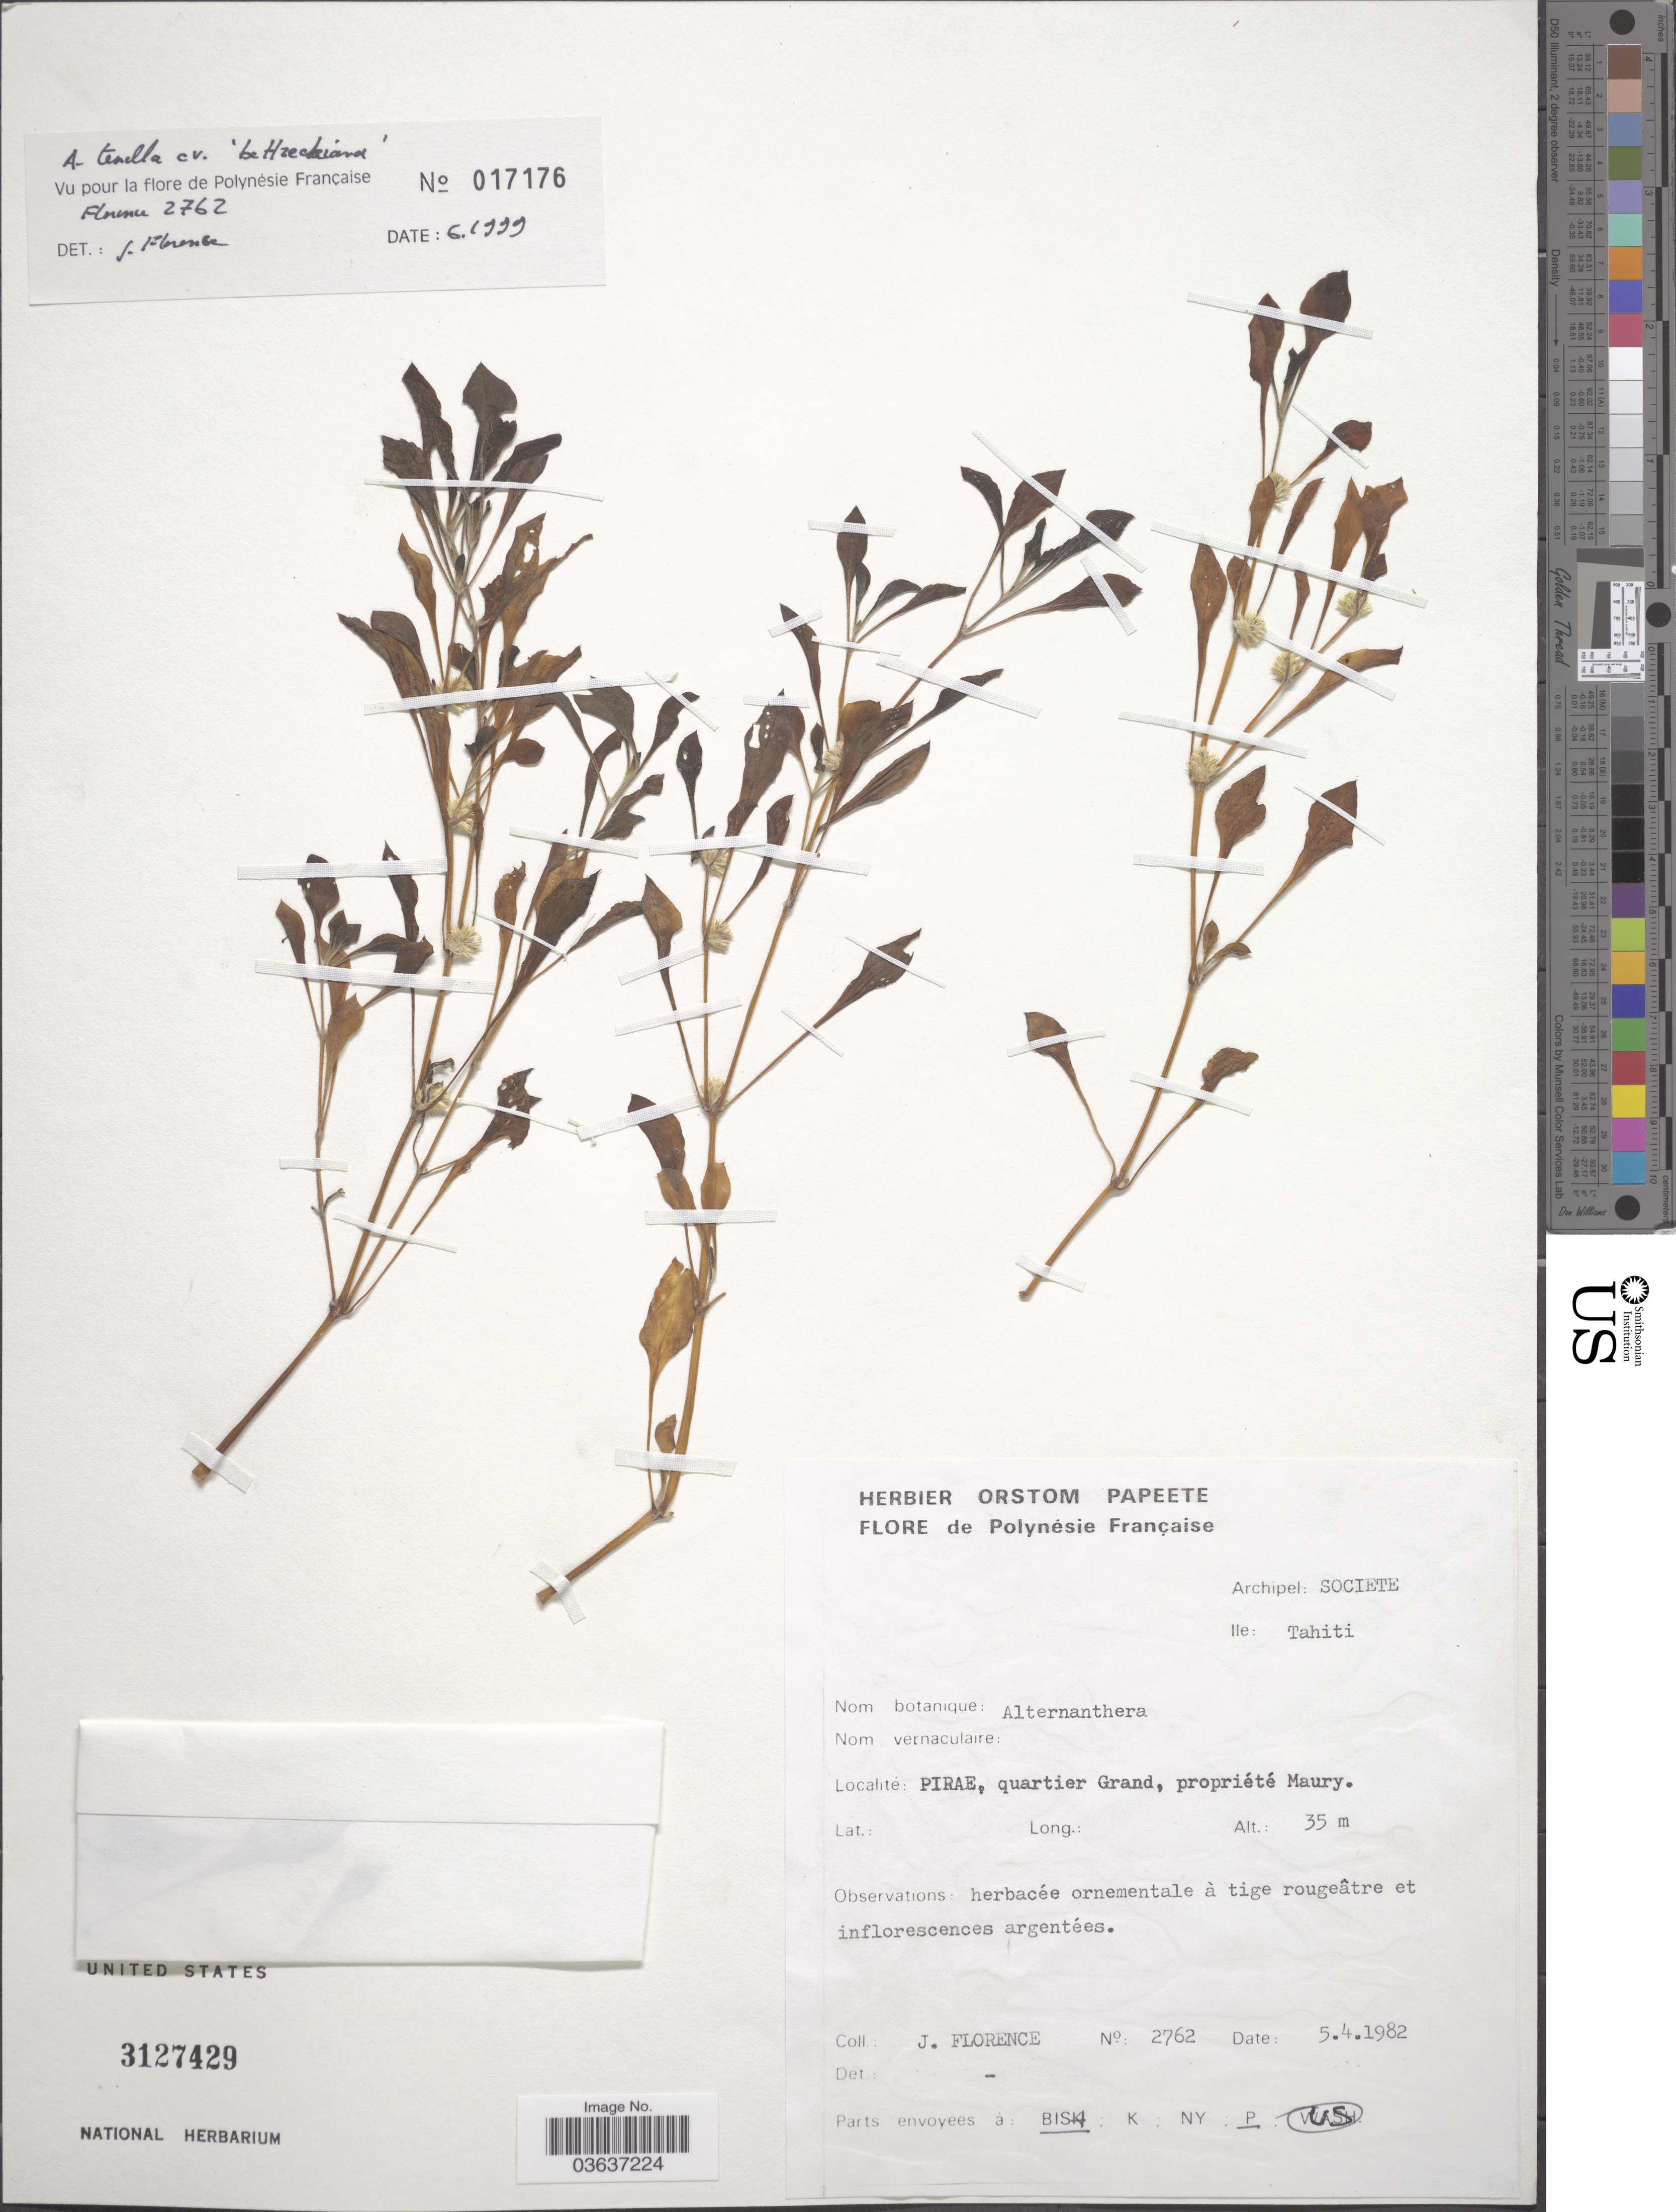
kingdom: Plantae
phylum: Tracheophyta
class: Magnoliopsida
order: Caryophyllales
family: Amaranthaceae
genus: Alternanthera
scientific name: Alternanthera bettzickiana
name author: (Regel) G. Nicholson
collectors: J. Florence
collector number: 2762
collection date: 1982-04-05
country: French Polynesia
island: Tahiti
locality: Archipel: Societe. Ile: Tahiti. Pirae, quartier Grand, propriété Maury.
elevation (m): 35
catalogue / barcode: US 3127429